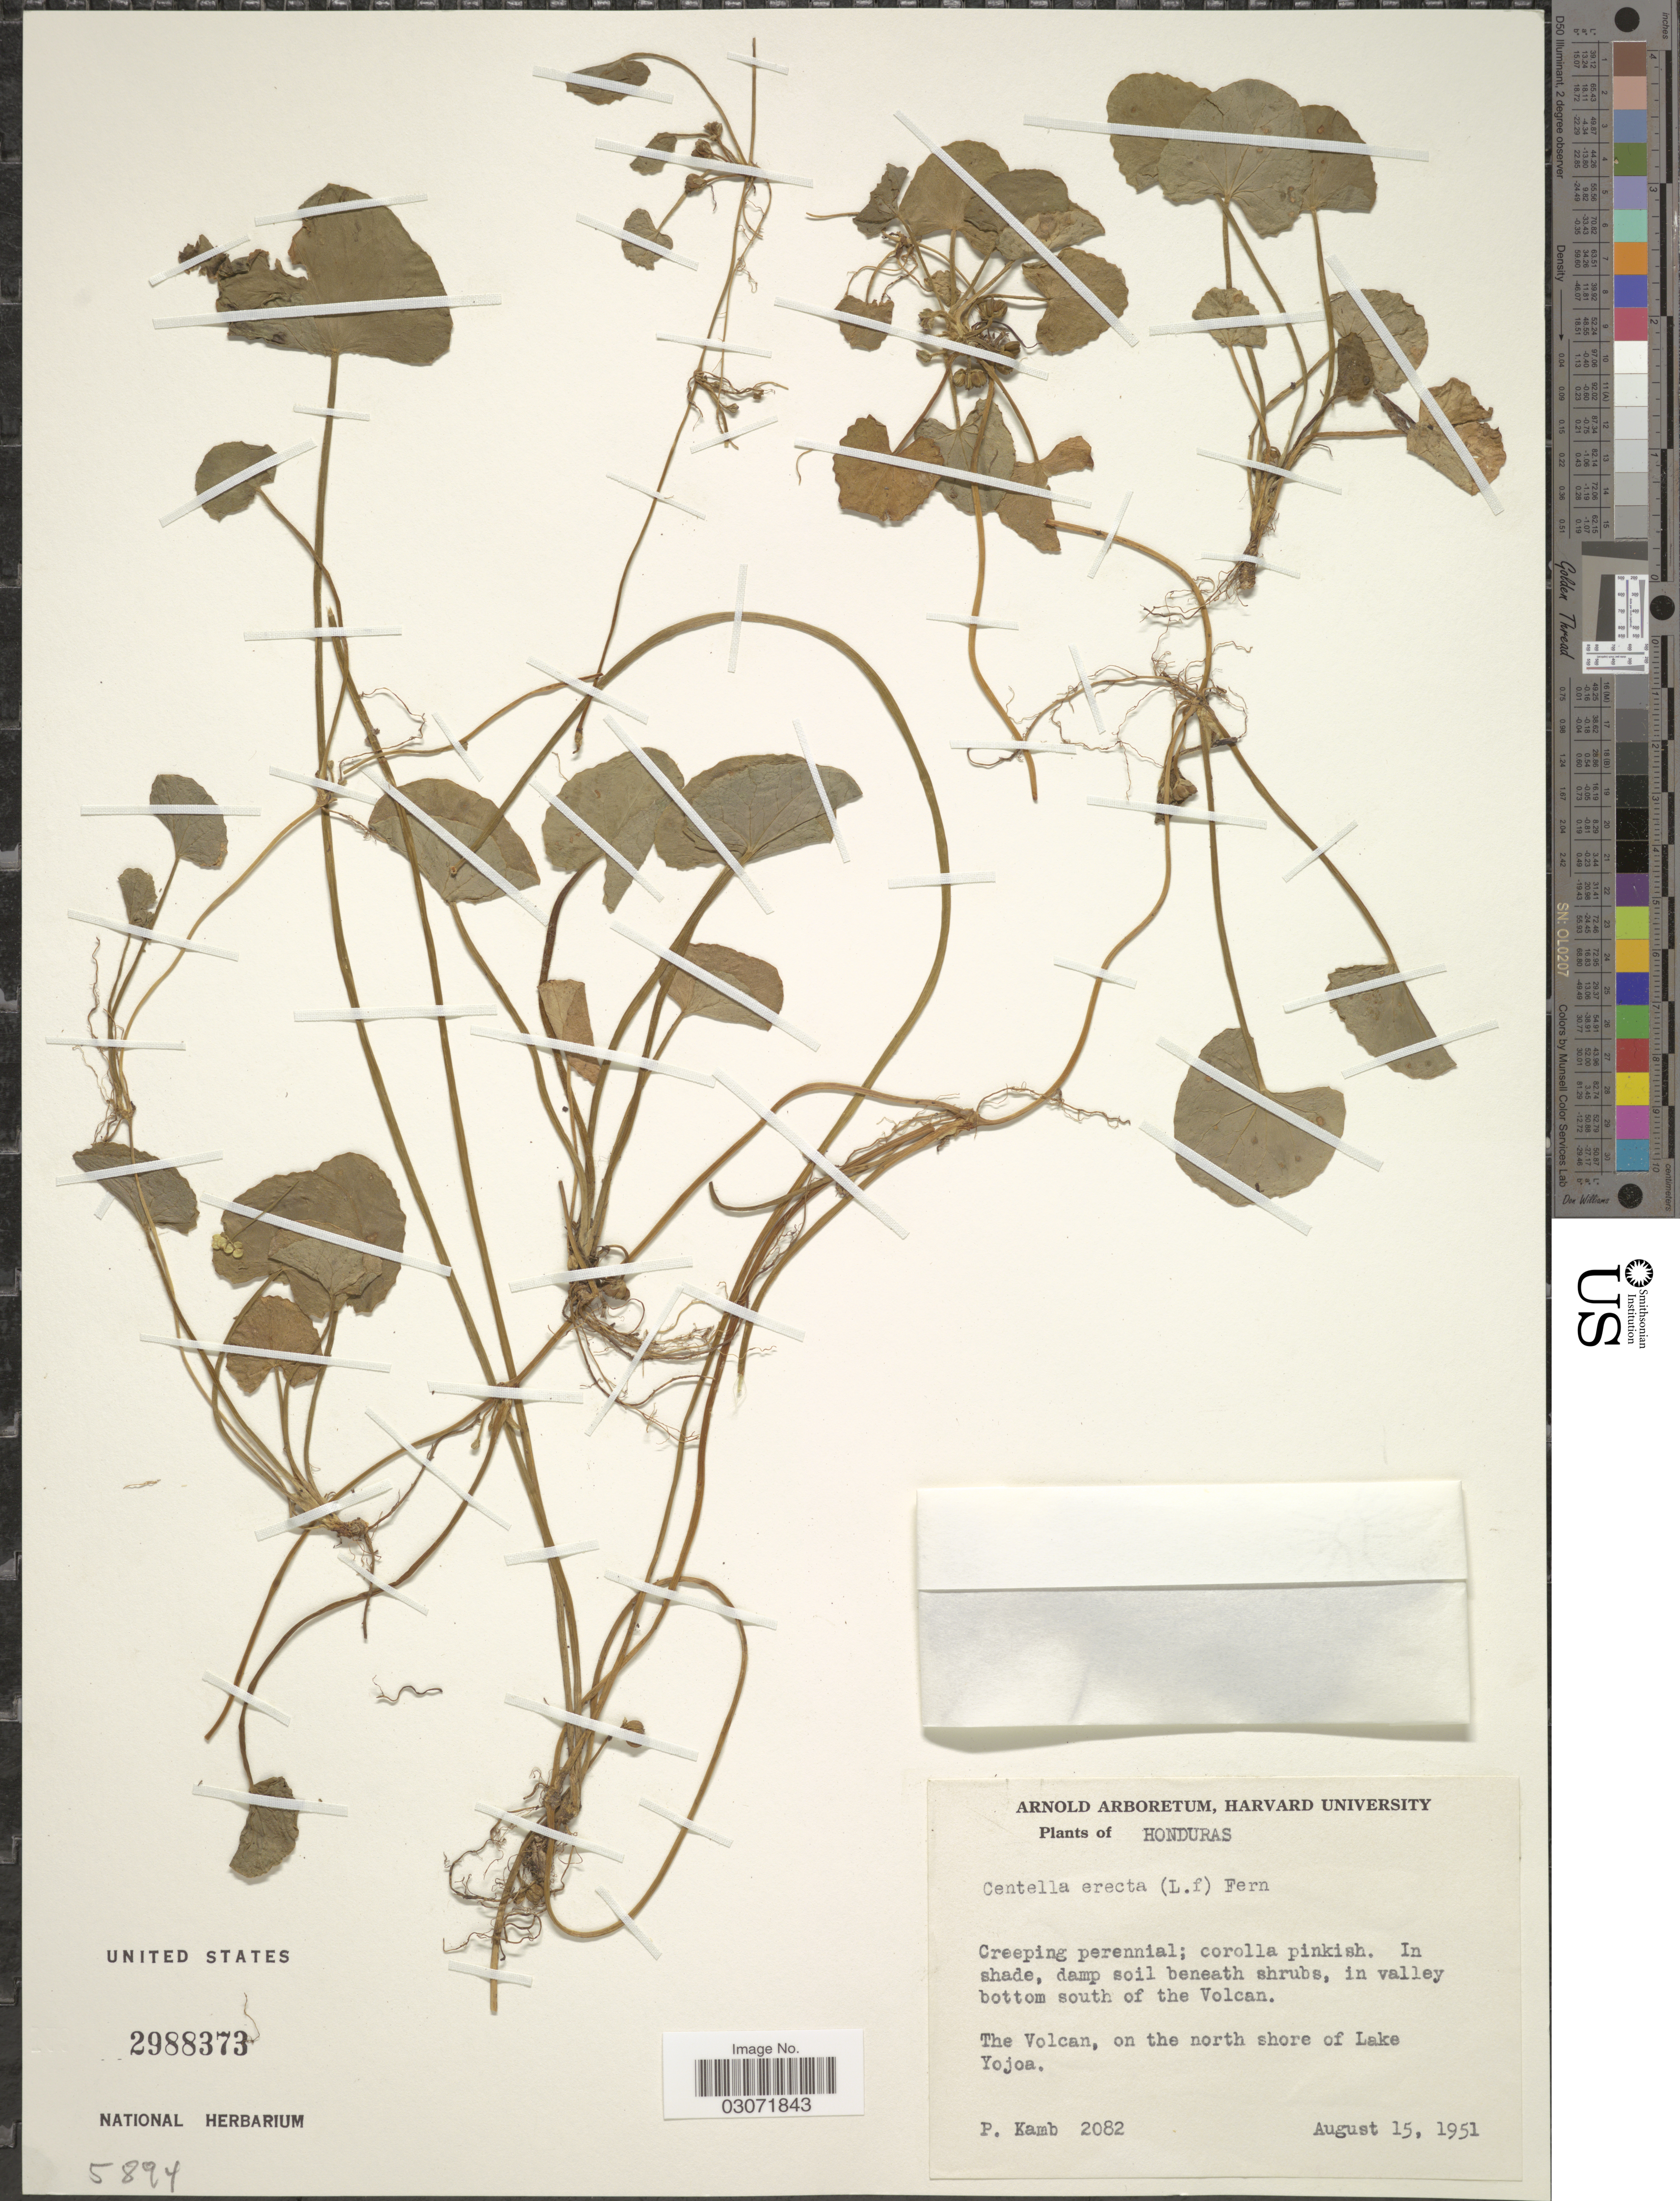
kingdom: Plantae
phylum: Tracheophyta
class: Magnoliopsida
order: Apiales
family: Apiaceae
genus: Centella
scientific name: Centella asiatica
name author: (L.) Urb.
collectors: P. Kamb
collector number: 2082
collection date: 1951-08-15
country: Honduras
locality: In valley bottom south of the Volcan. The Volcan, on the north shore of Lake Yojoa.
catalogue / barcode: US 2988373